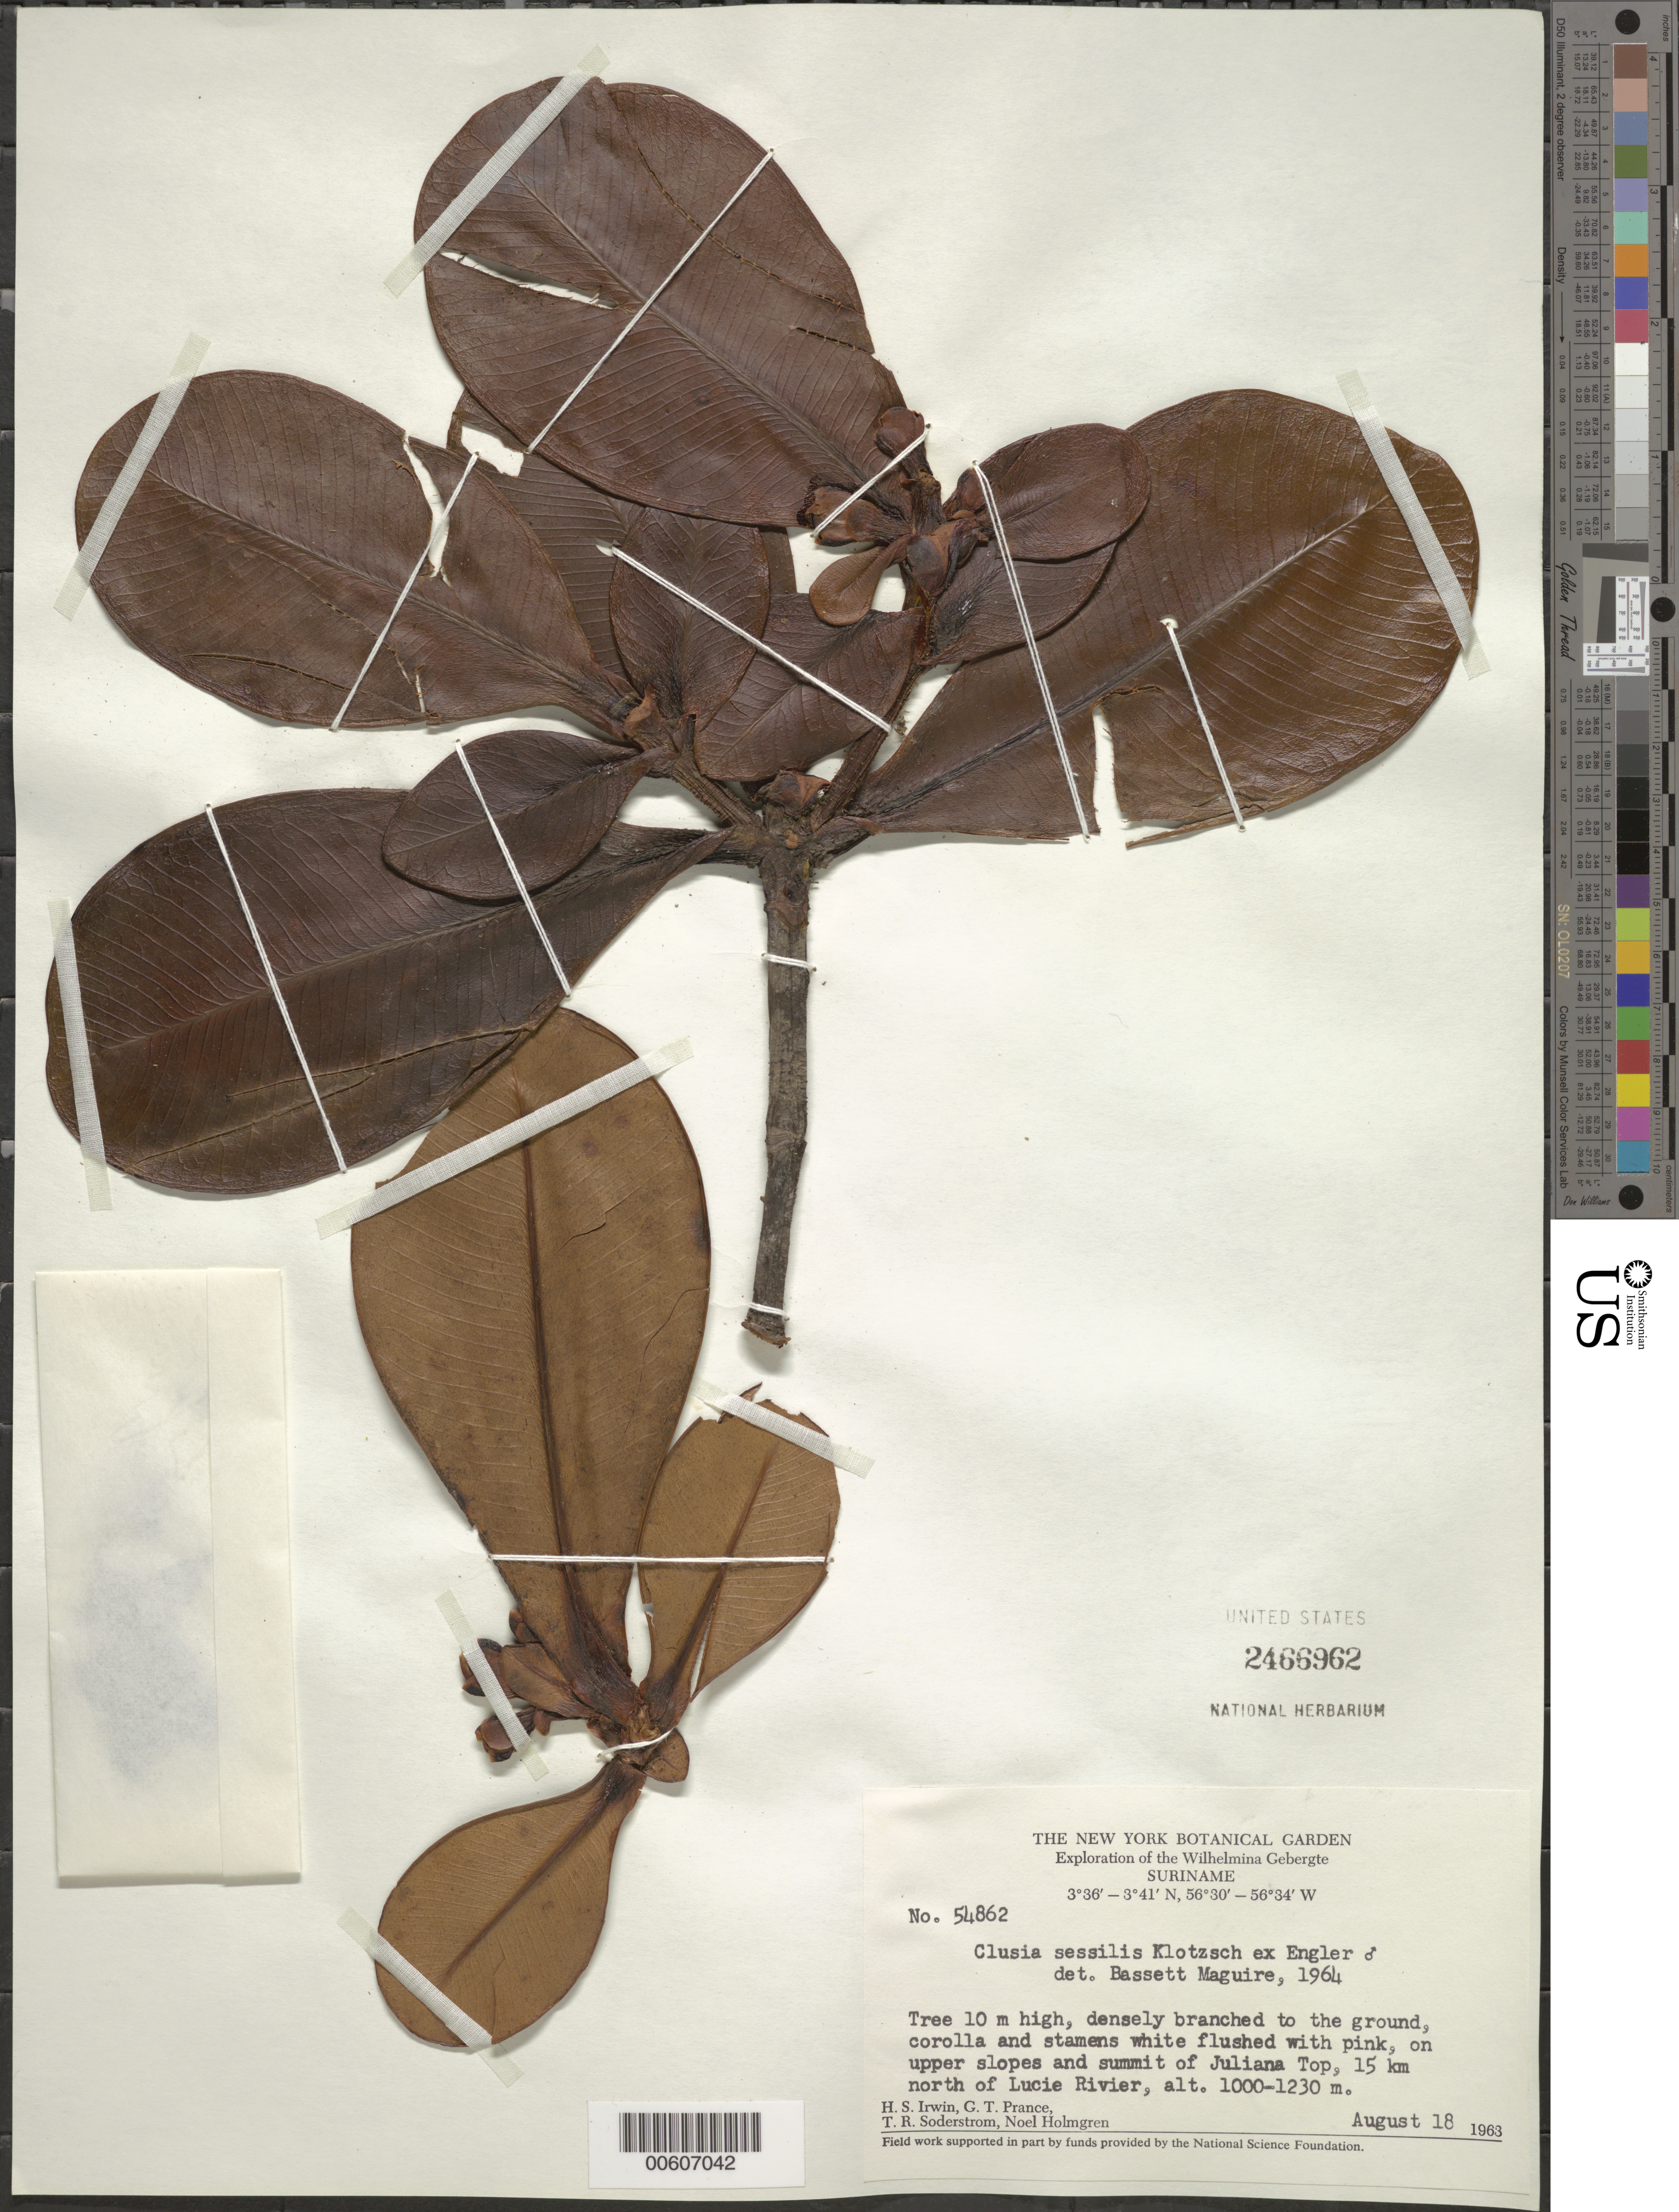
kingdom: Plantae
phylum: Tracheophyta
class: Magnoliopsida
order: Malpighiales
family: Clusiaceae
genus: Clusia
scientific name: Clusia sessilis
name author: Klotzsch ex Engl.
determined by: Maguire, Bassett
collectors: H. Irwin, G. T. Prance, T. R. Soderstrom & N. H. Holmgren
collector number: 54862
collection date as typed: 18-Aug-63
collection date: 1963-08-18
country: Suriname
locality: Juliana Top, 15 km N of Lucie R., Wilhelmina Gebergte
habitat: Upper slopes and summit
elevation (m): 1000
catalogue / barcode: US 2466962